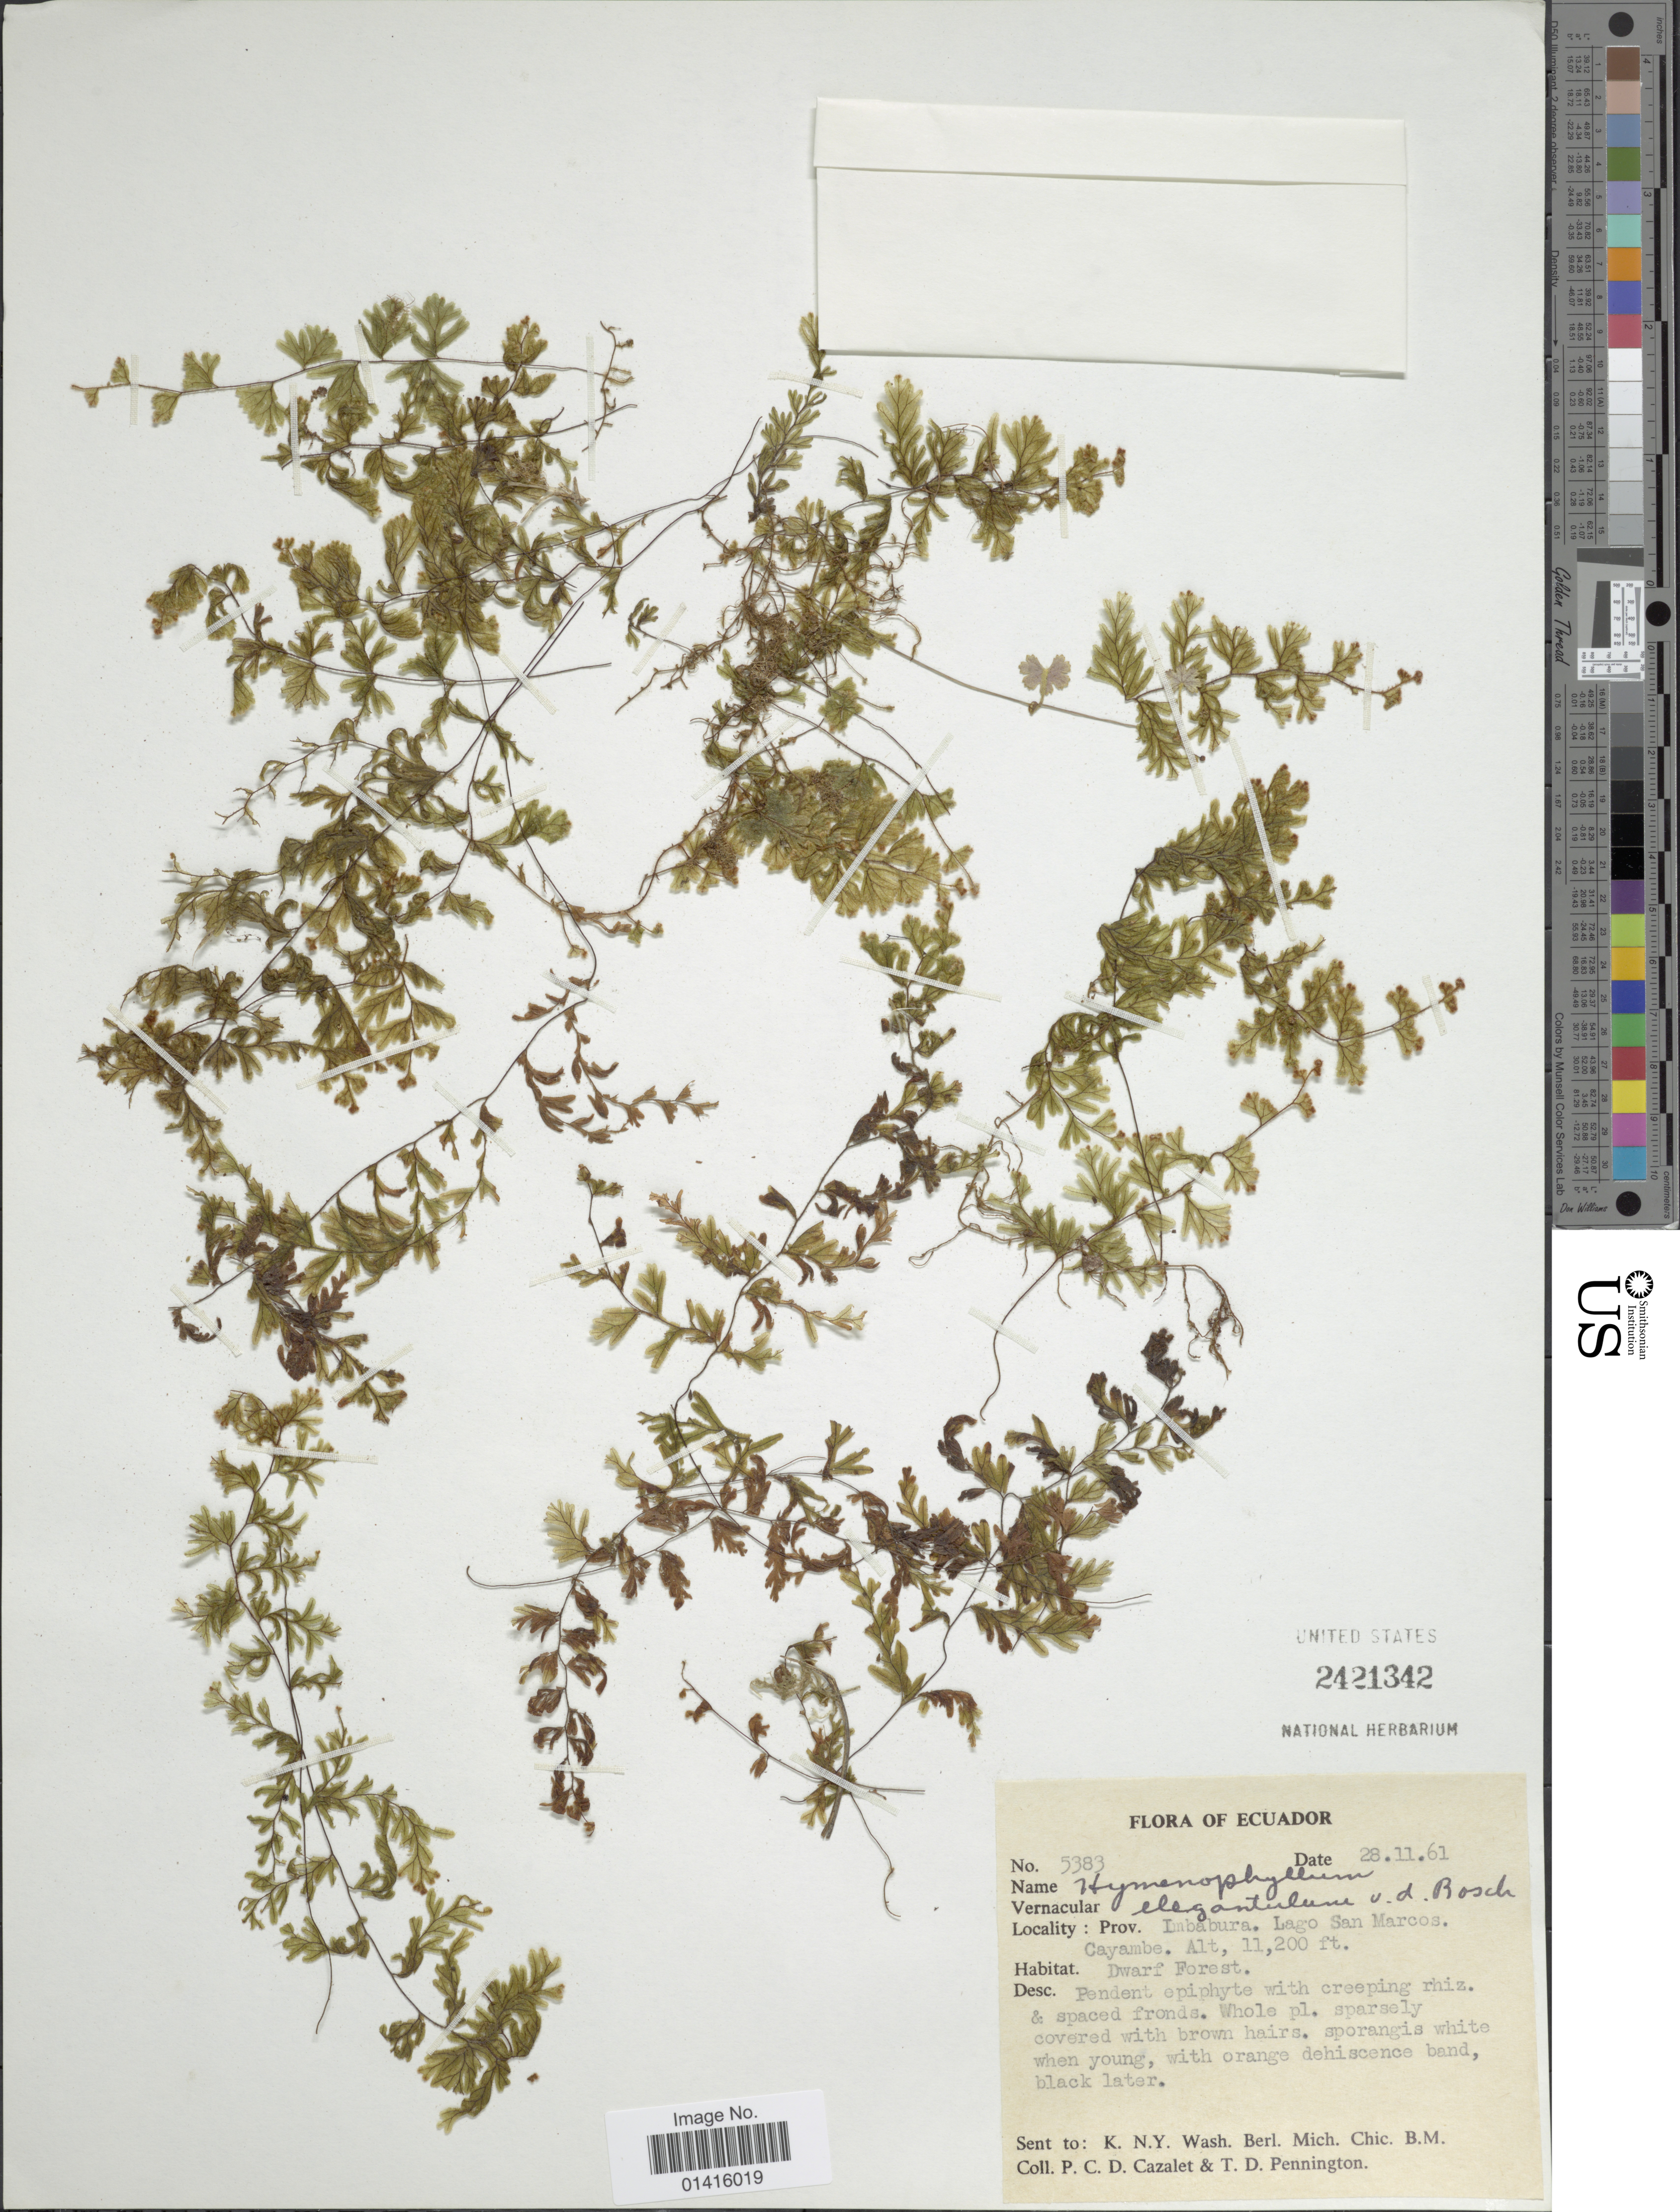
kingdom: Plantae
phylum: Tracheophyta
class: Polypodiopsida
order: Hymenophyllales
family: Hymenophyllaceae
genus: Hymenophyllum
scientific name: Hymenophyllum elegantulum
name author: Bosch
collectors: P. C. D. Cazalet & T. D. Pennington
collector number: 5383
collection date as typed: Transcribed d/m/y: 28/11/61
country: Ecuador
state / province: Imbabura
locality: Prov. Imbabura, Lago San Marcos, Cayambe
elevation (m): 3414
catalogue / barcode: US 2421342